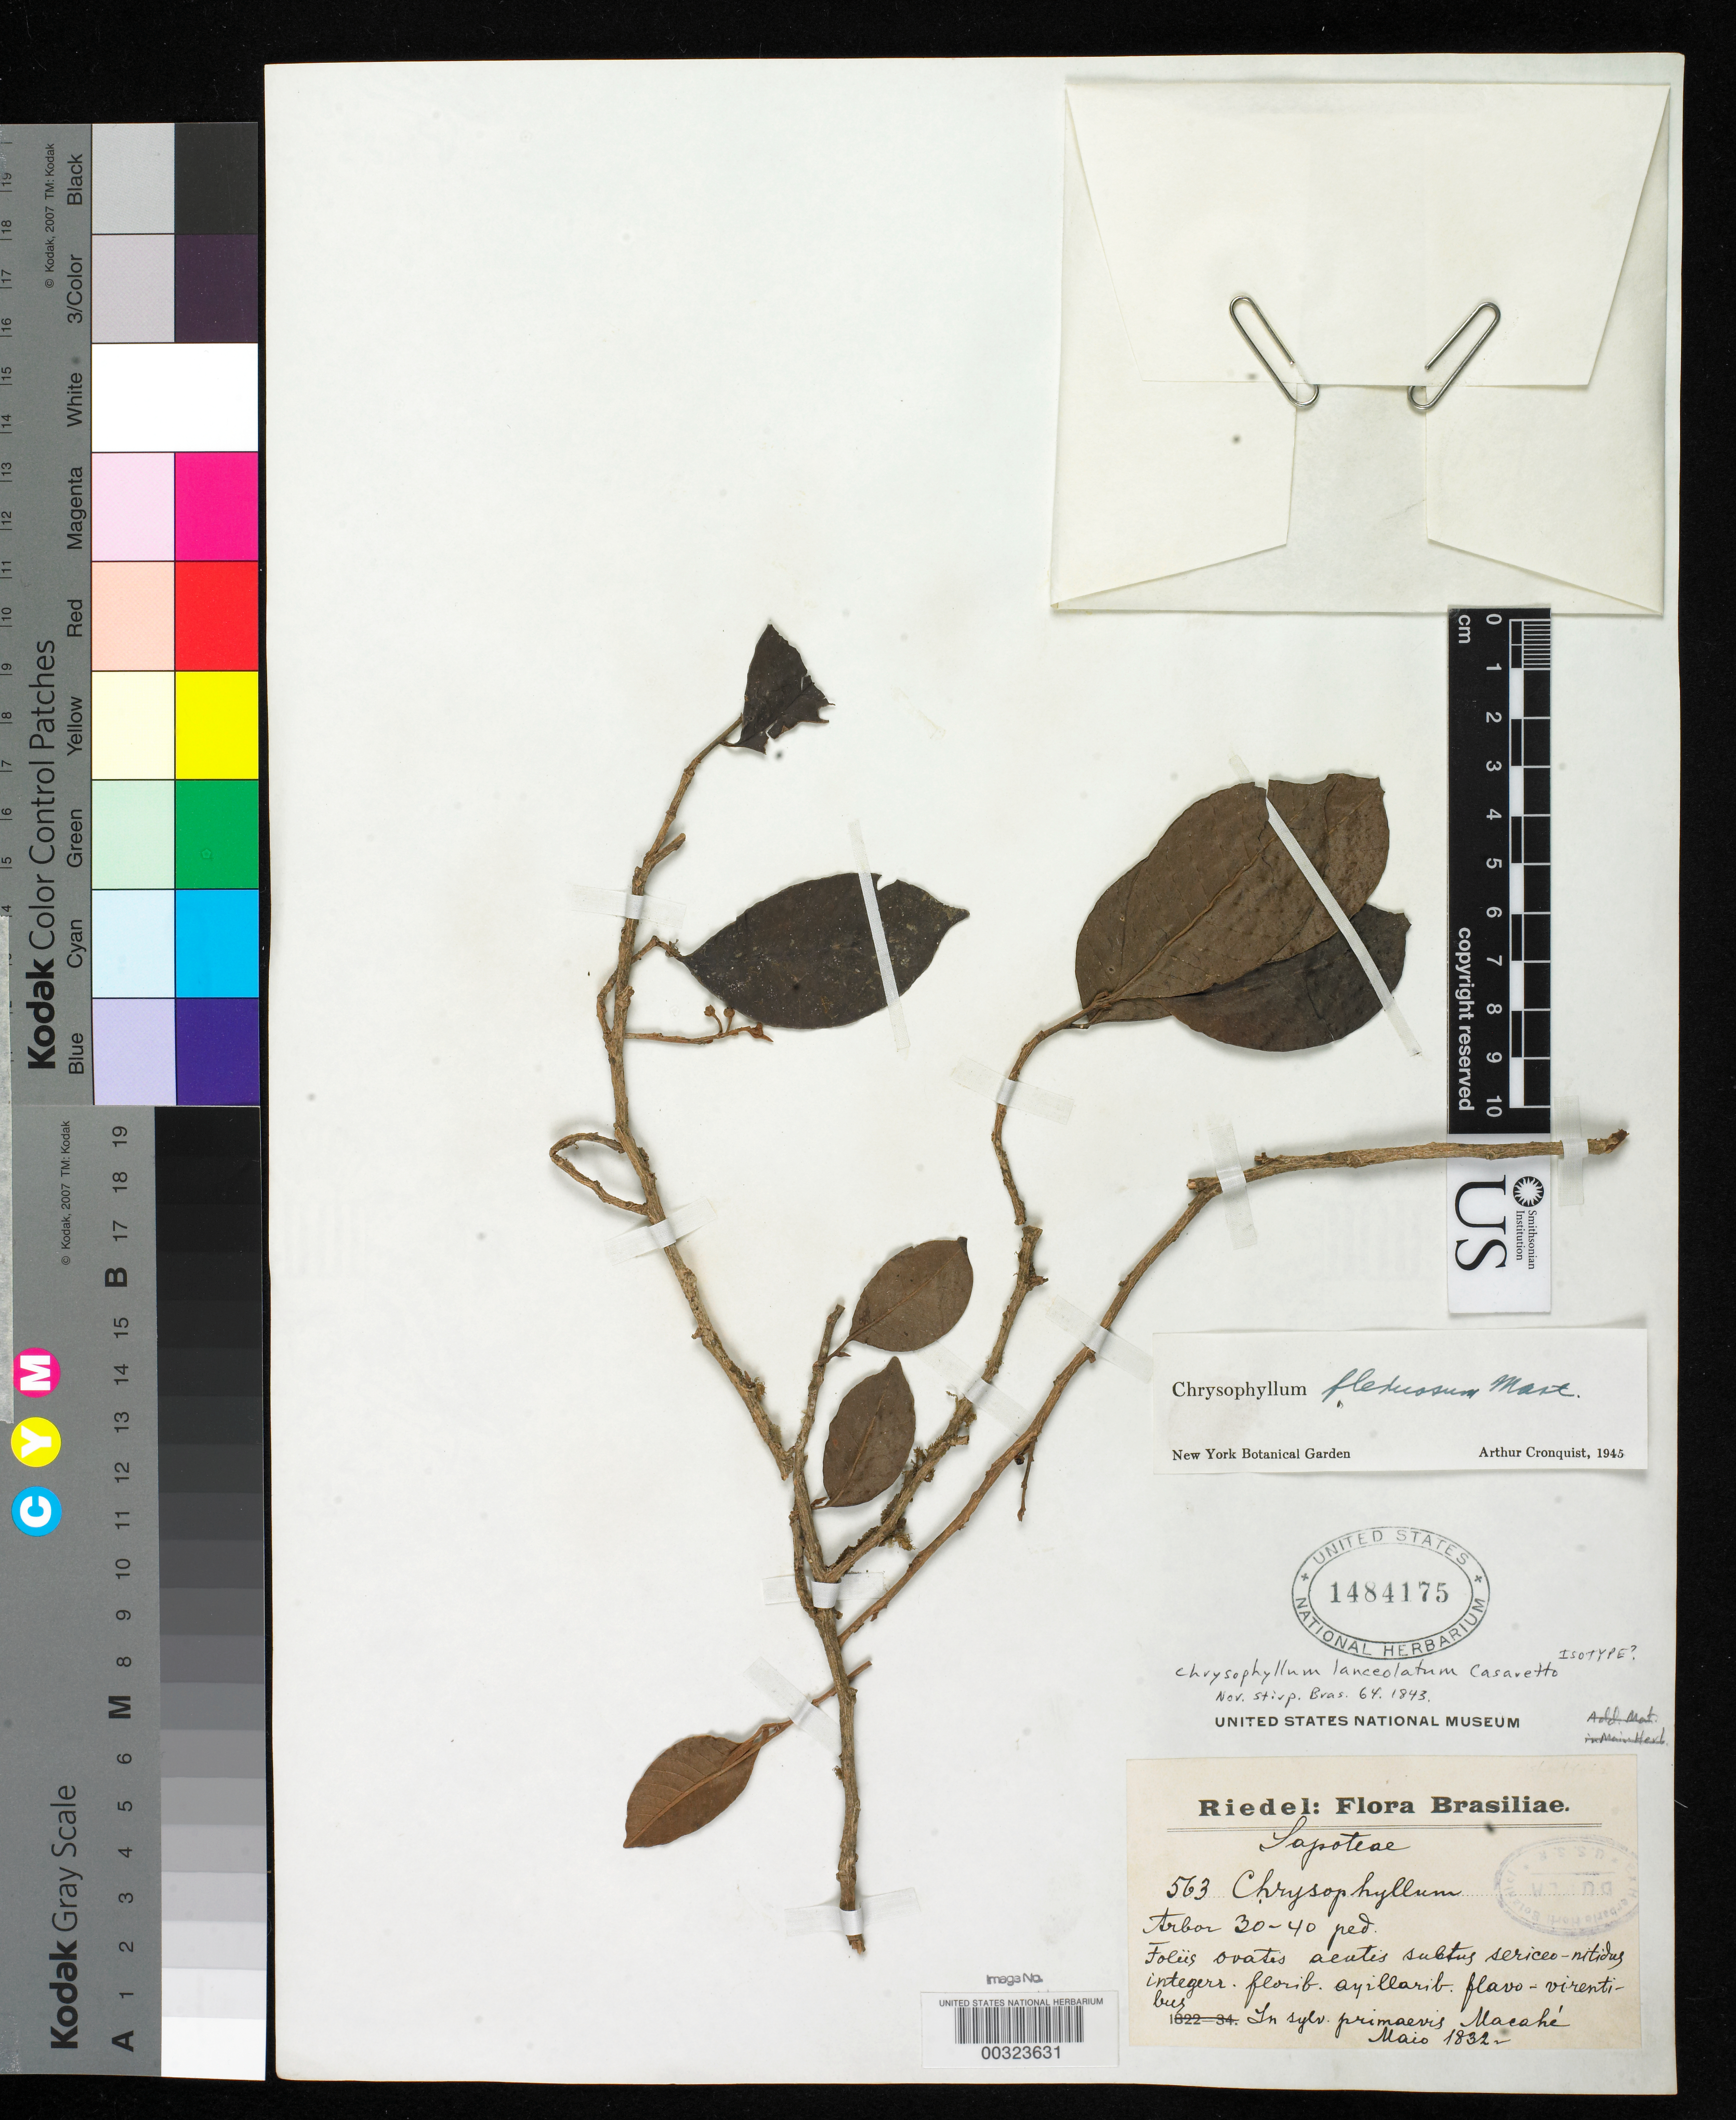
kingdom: Plantae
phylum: Tracheophyta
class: Magnoliopsida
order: Ericales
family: Sapotaceae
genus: Chrysophyllum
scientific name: Chrysophyllum lanceolatum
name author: Casar.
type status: Isotype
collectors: L. Riedel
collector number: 563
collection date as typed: May 1832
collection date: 1832-05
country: Brazil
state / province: Rio de Janeiro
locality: Macahé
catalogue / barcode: US 1484175